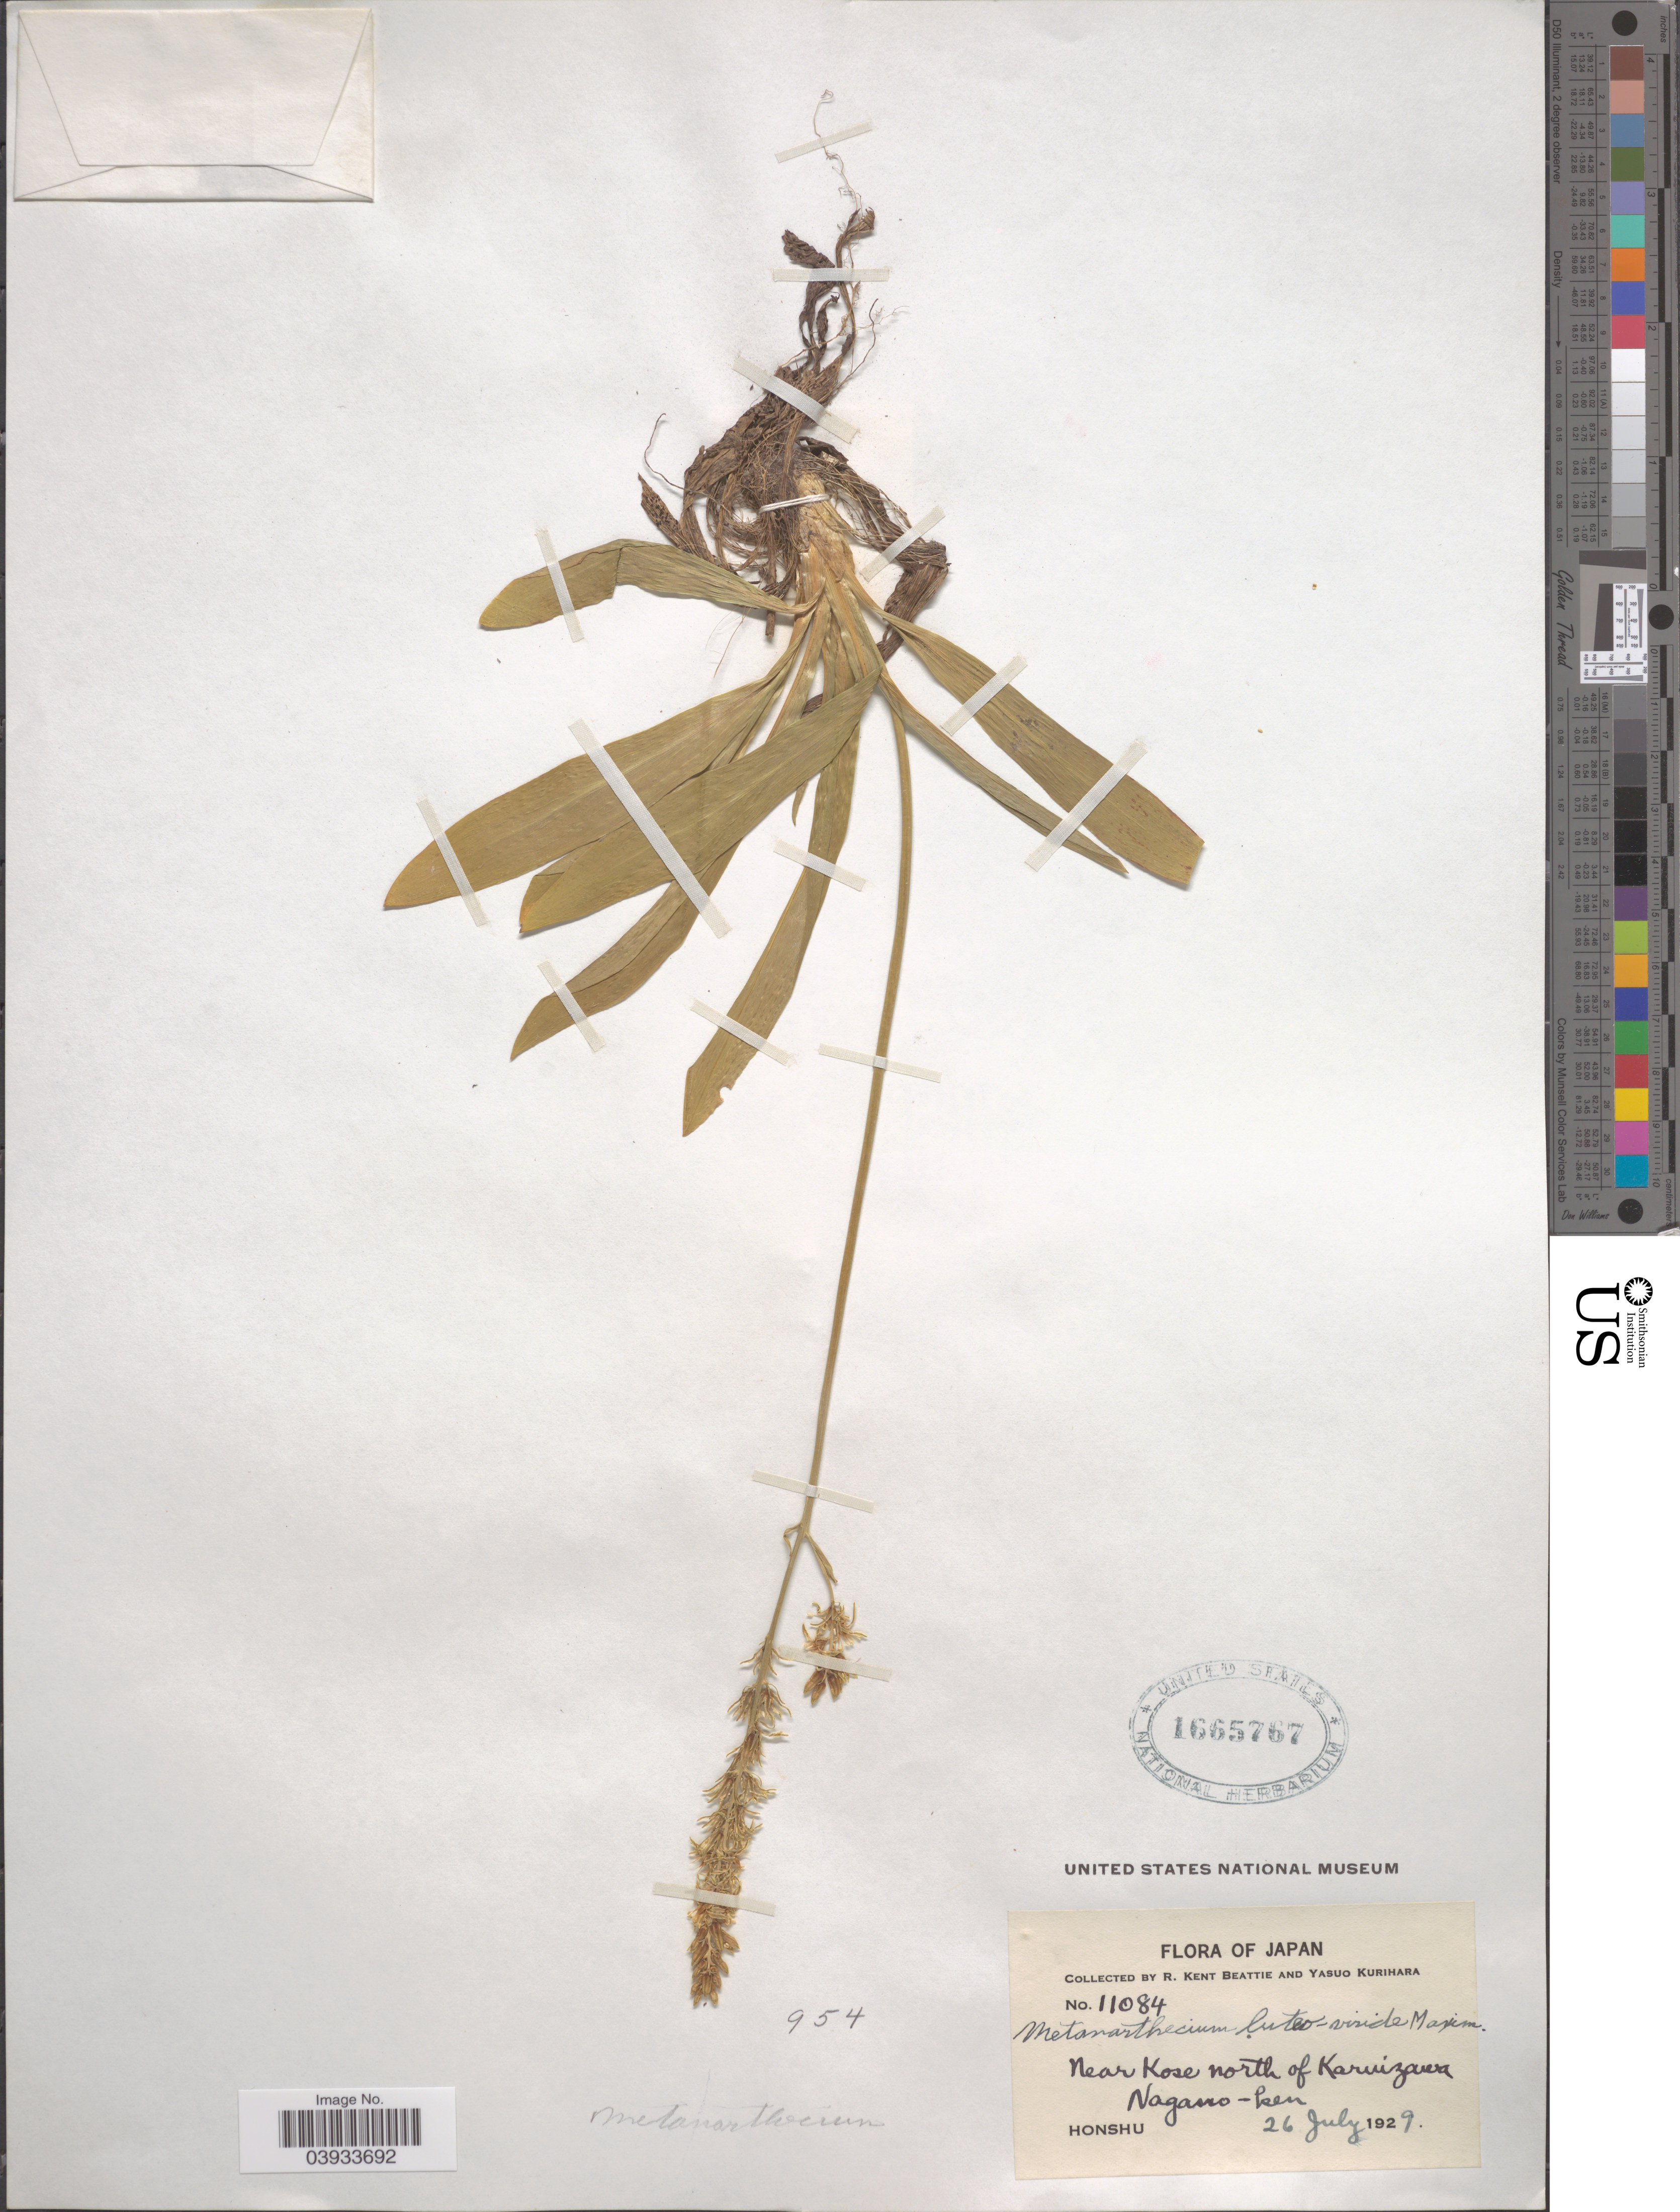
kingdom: Plantae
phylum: Tracheophyta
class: Liliopsida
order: Dioscoreales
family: Nartheciaceae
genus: Metanarthecium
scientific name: Metanarthecium luteo-viride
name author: Maxim.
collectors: R. K. Beattie & Y. Kurihara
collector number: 11084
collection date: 1929-07-26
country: Japan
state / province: Nagano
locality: Near Kose north of Karuizawa Nagano-ken. Honshu.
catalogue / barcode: US 1665767